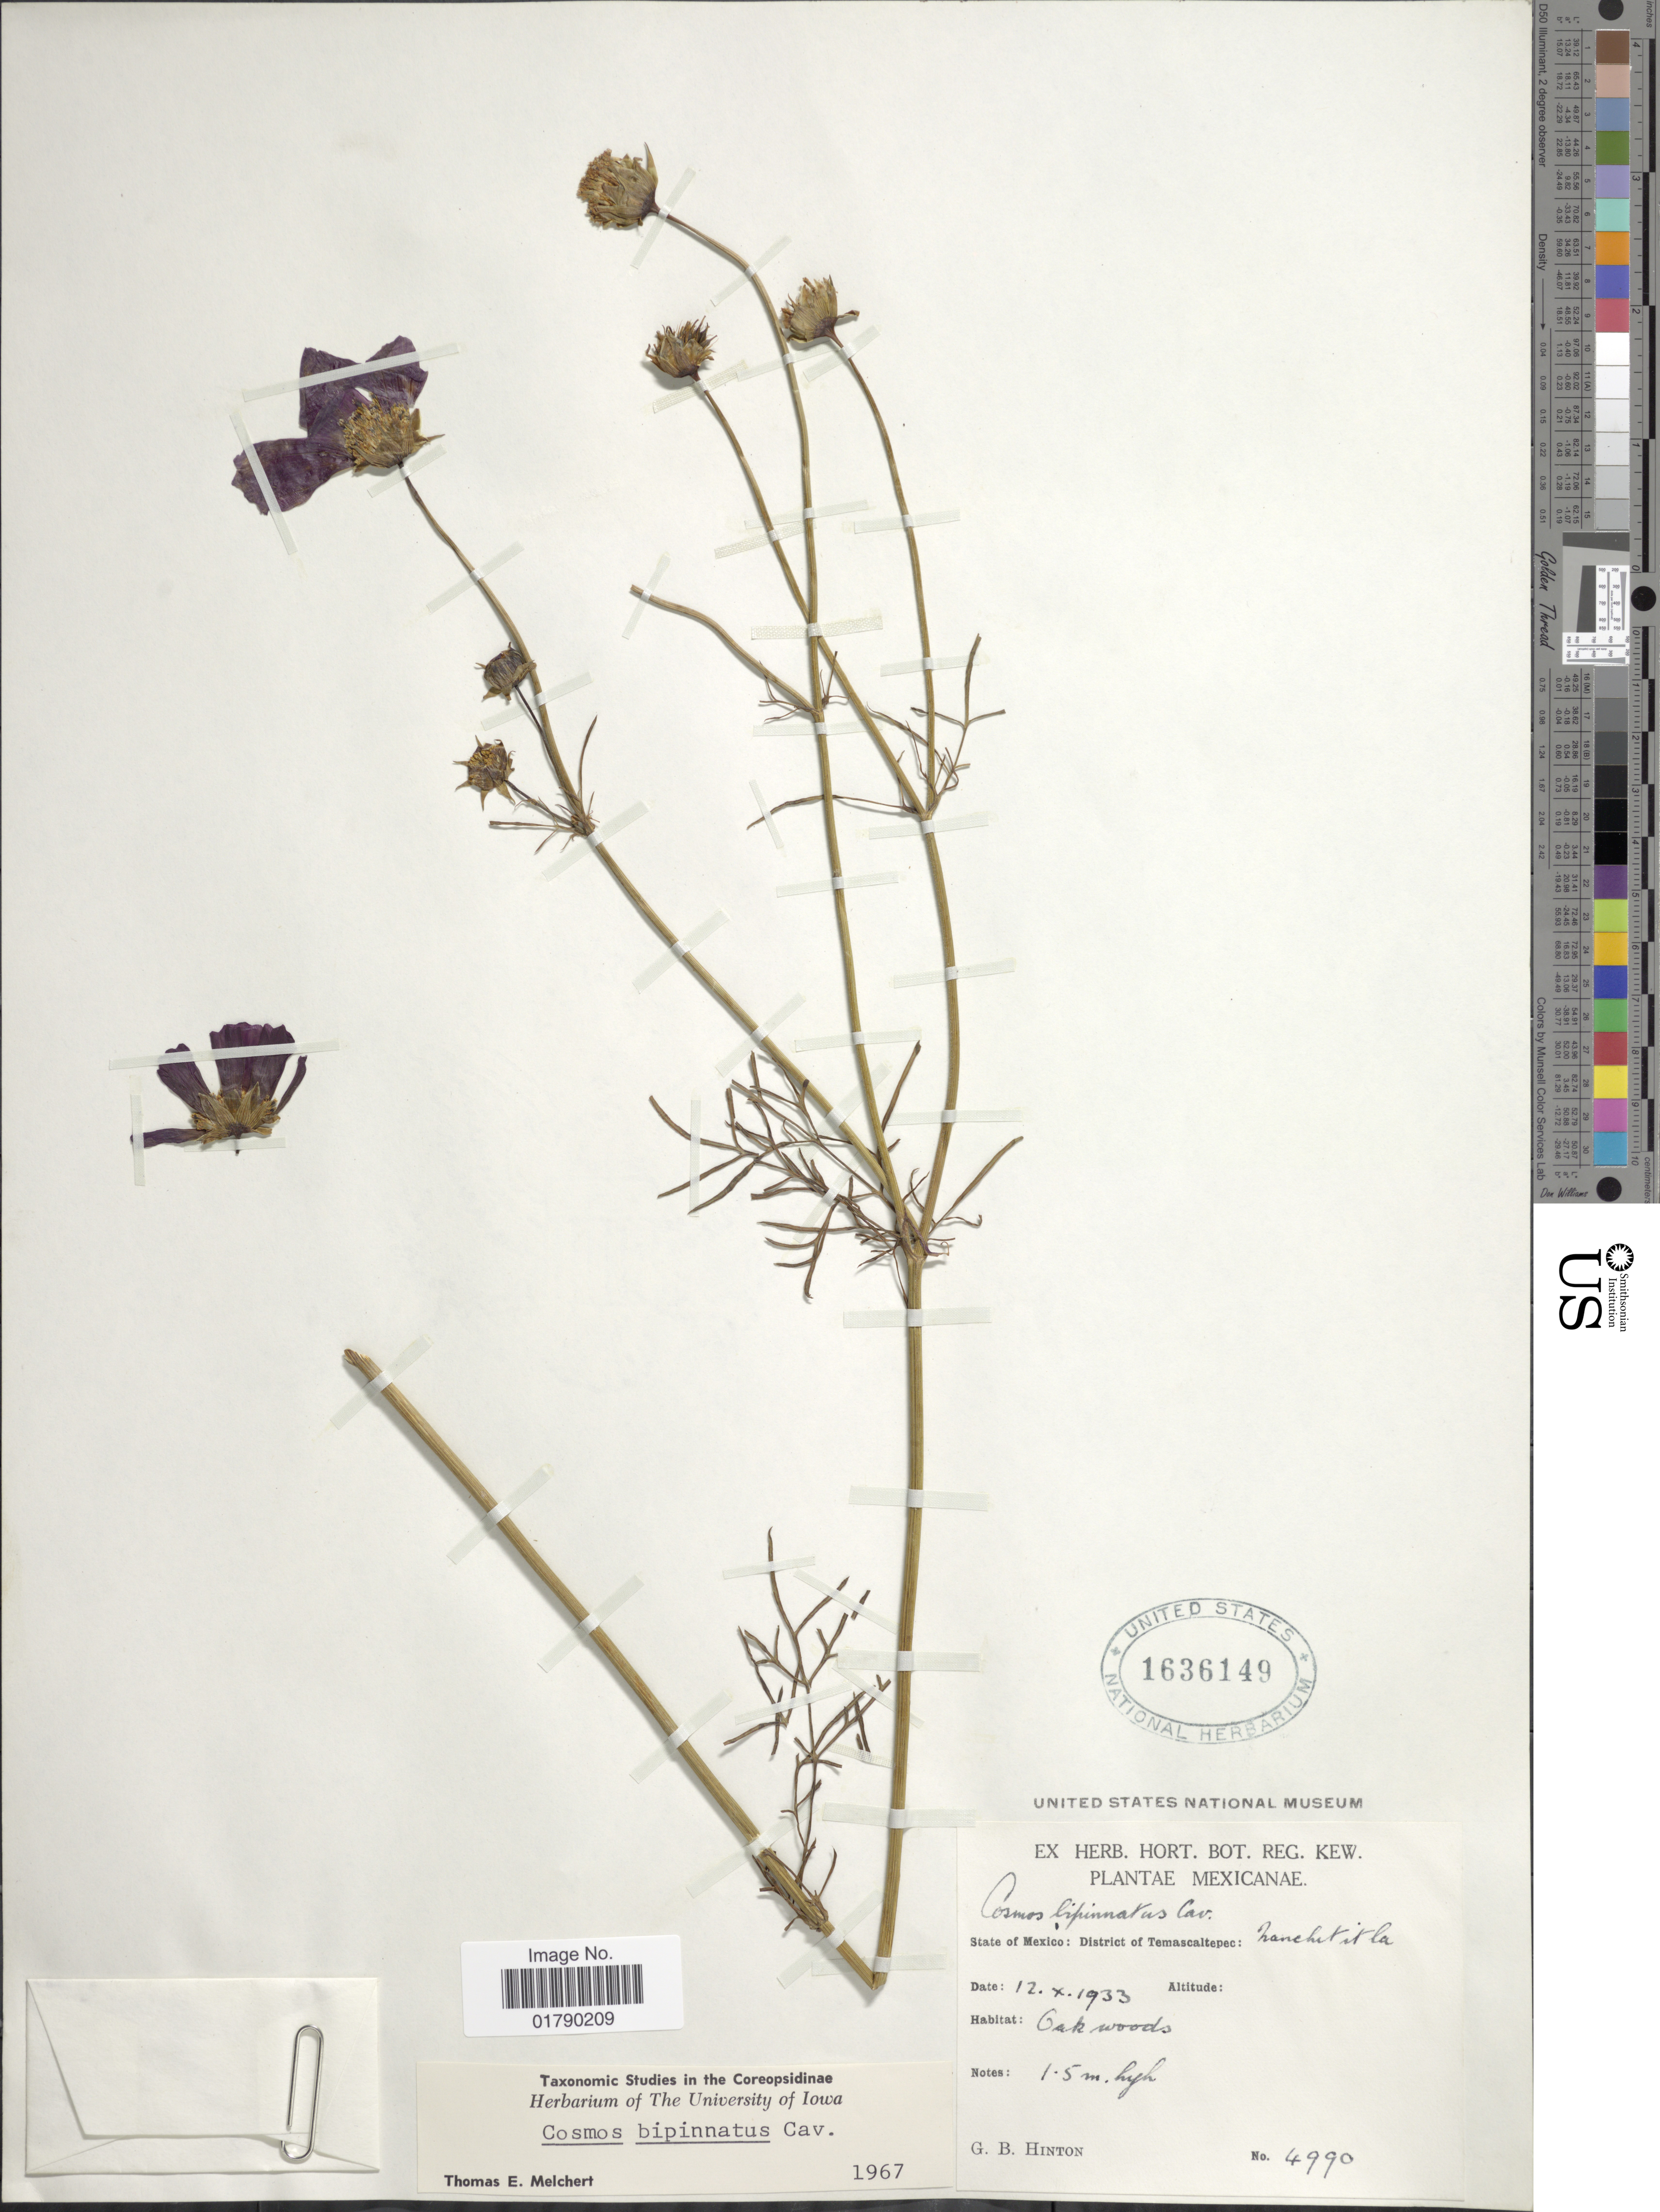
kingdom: Plantae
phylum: Tracheophyta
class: Magnoliopsida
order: Asterales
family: Asteraceae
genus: Cosmos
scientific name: Cosmos bipinnatus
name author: Cav.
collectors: G. B. Hinton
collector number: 4990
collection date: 1933-10-12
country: Mexico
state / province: México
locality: District of Temascaltepec, Nanchititla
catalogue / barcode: US 1636149